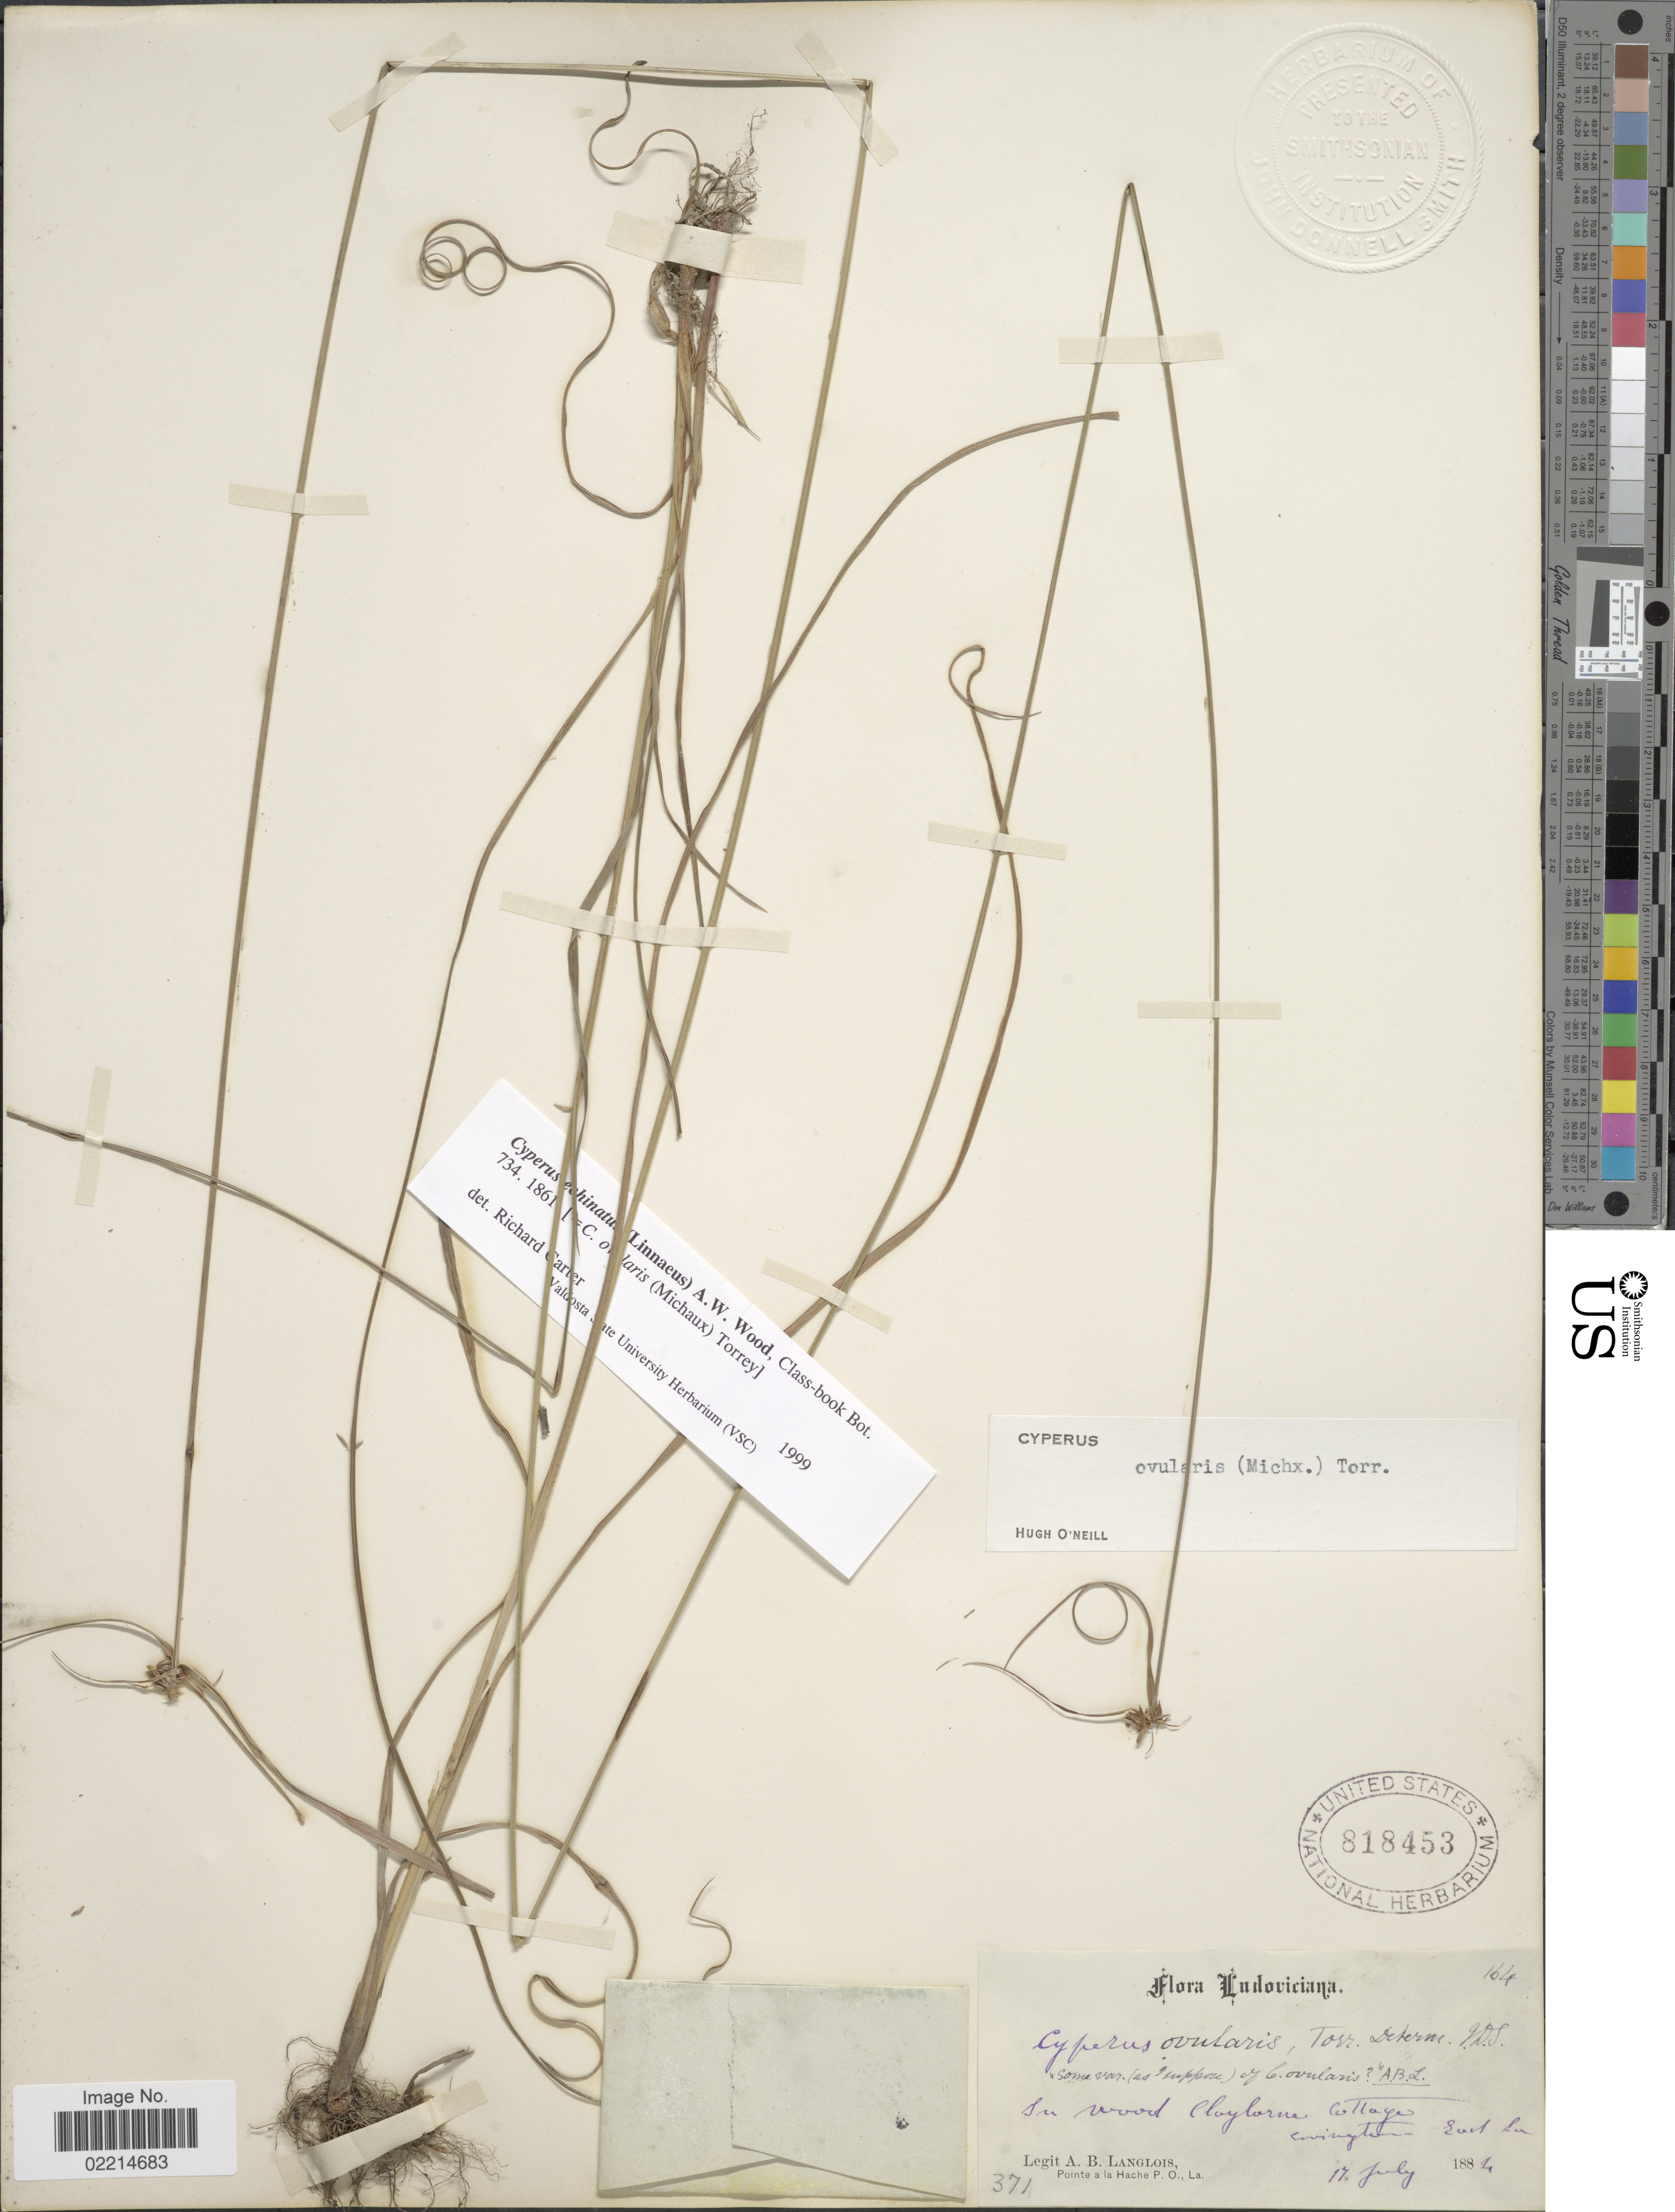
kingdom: Plantae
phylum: Tracheophyta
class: Liliopsida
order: Poales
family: Cyperaceae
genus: Cyperus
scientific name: Cyperus echinatus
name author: (L.) Alph. Wood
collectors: A. Langlois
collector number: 164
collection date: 1884-07-17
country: United States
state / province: Louisiana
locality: In wood Claylorne Cottage, Covington East La.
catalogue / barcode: US 818453